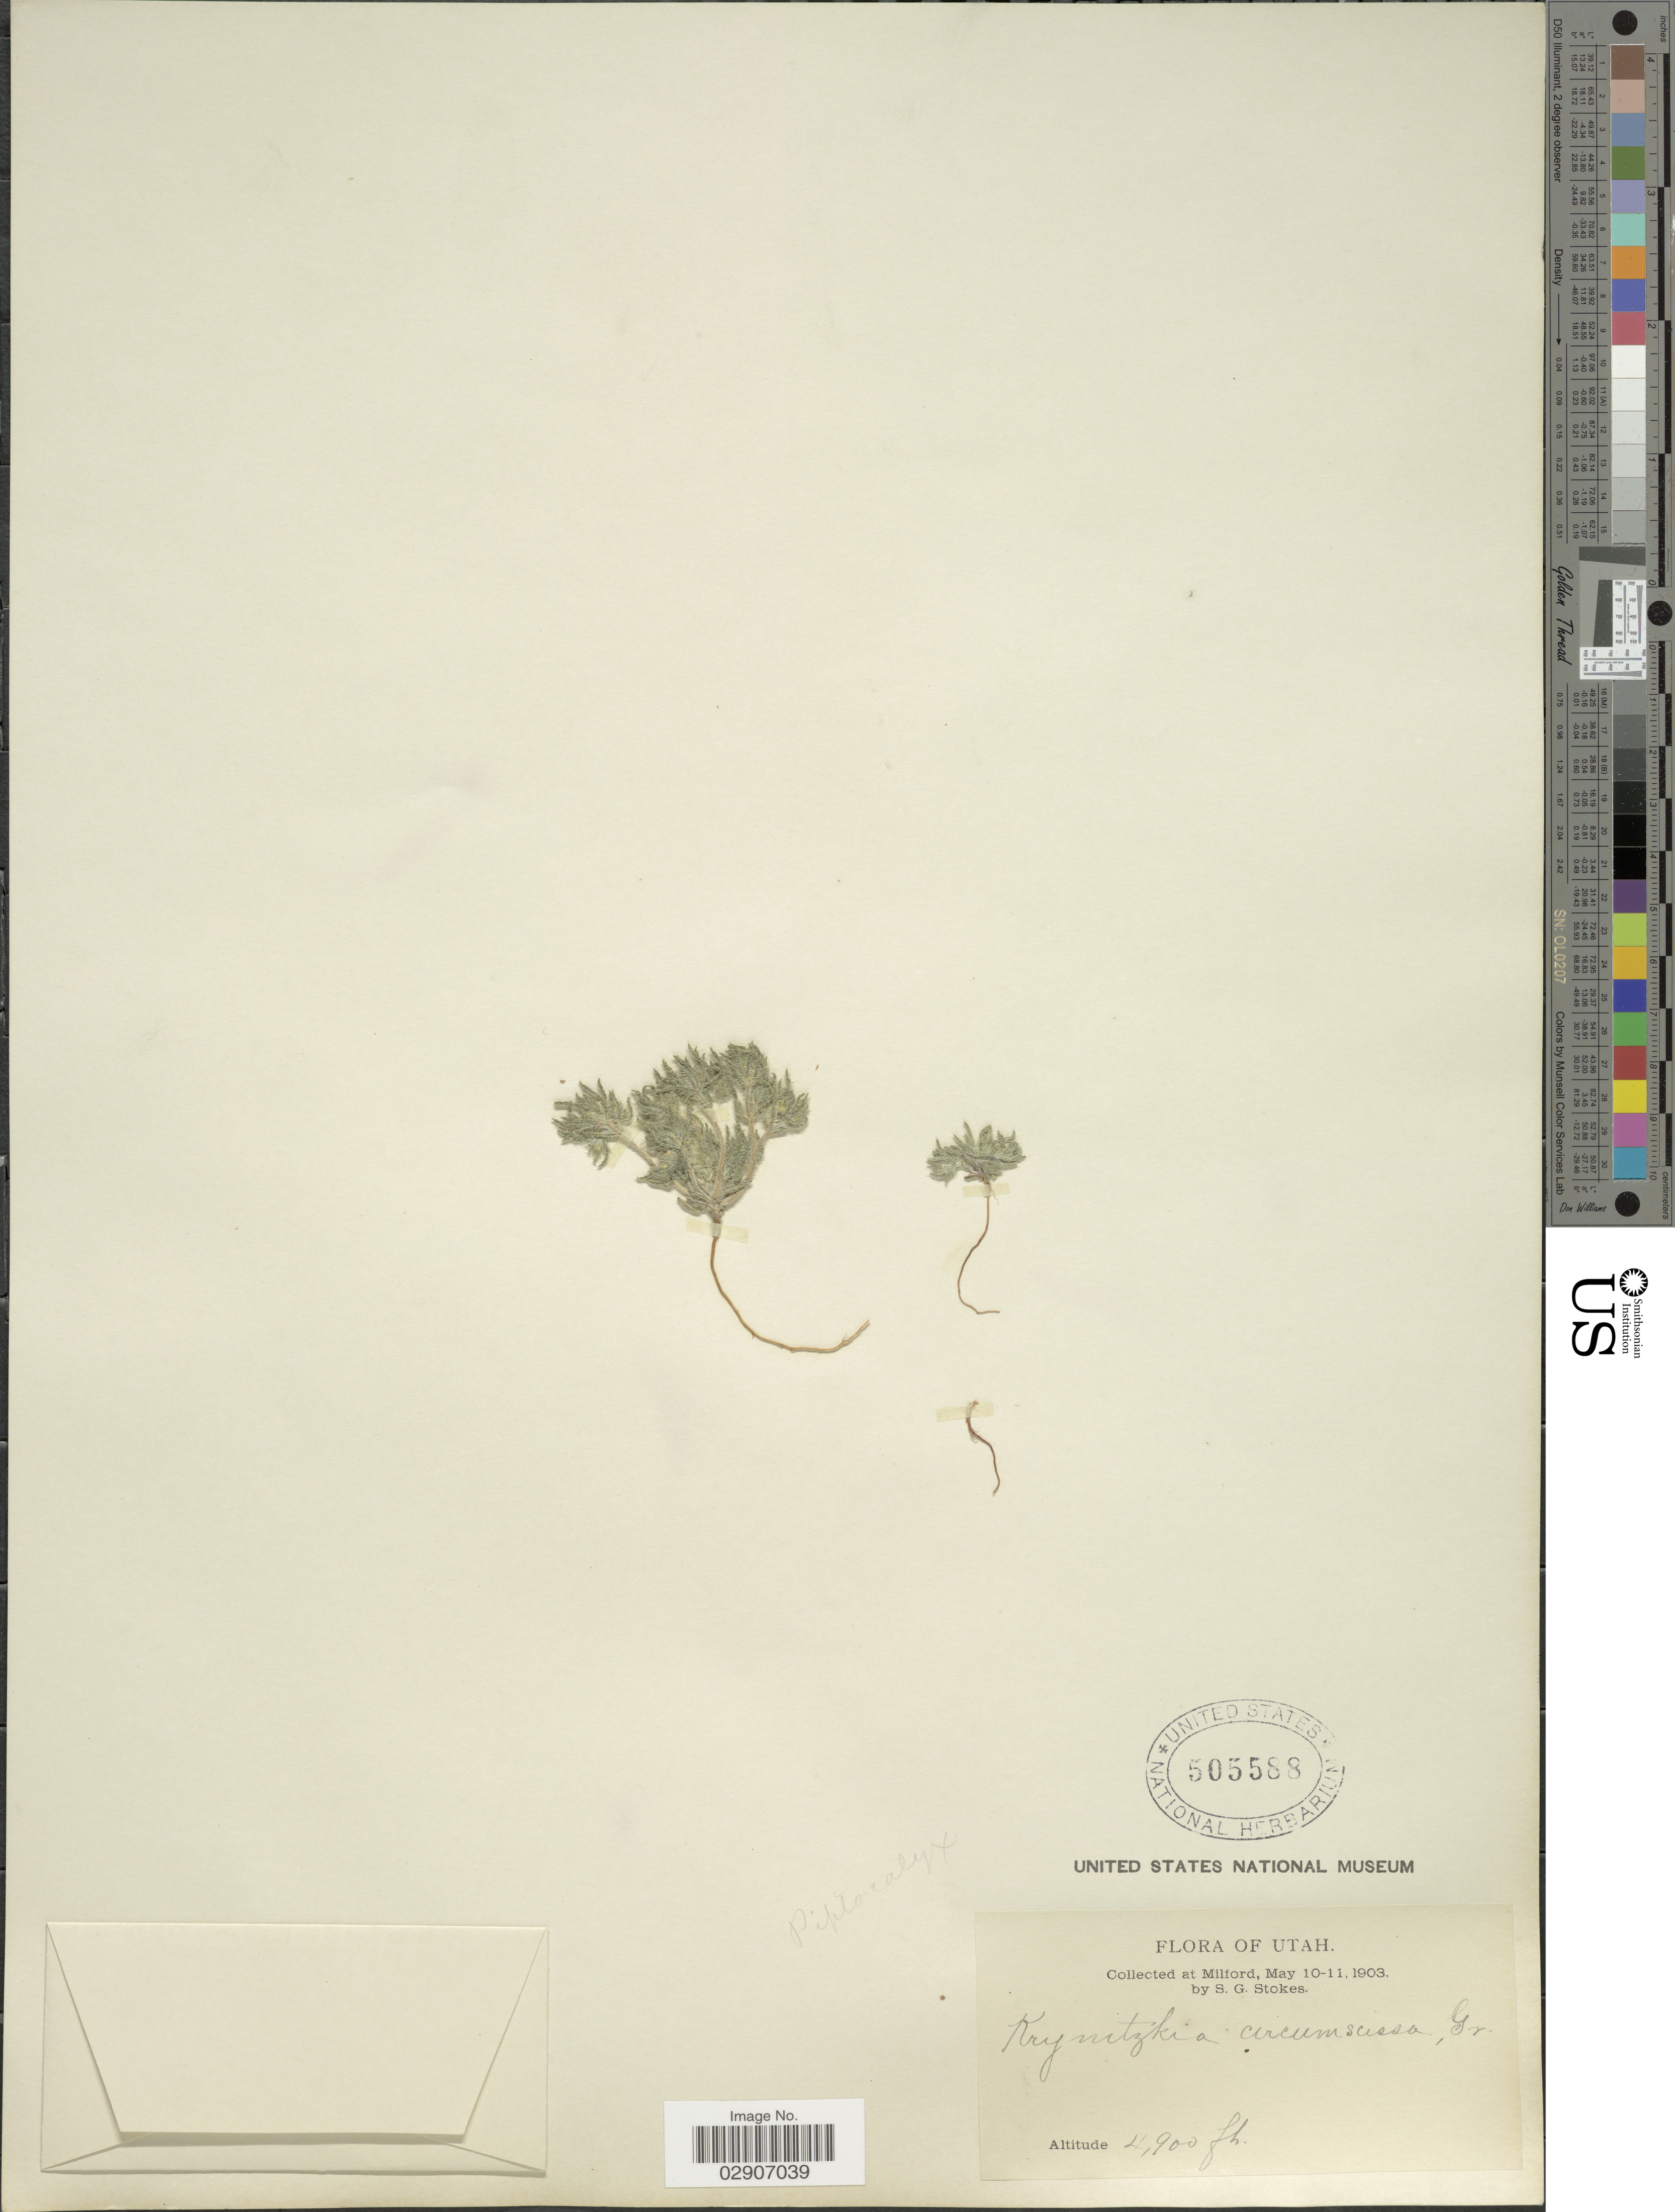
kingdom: Plantae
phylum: Tracheophyta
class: Magnoliopsida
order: Boraginales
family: Boraginaceae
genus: Cryptantha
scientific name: Cryptantha circumscissa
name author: (Hook. & Arn.) I.M. Johnst.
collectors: S. G. Stokes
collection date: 1903-05-10/1903-05-11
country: United States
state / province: Utah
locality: Milford.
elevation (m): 1494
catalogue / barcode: US 505588